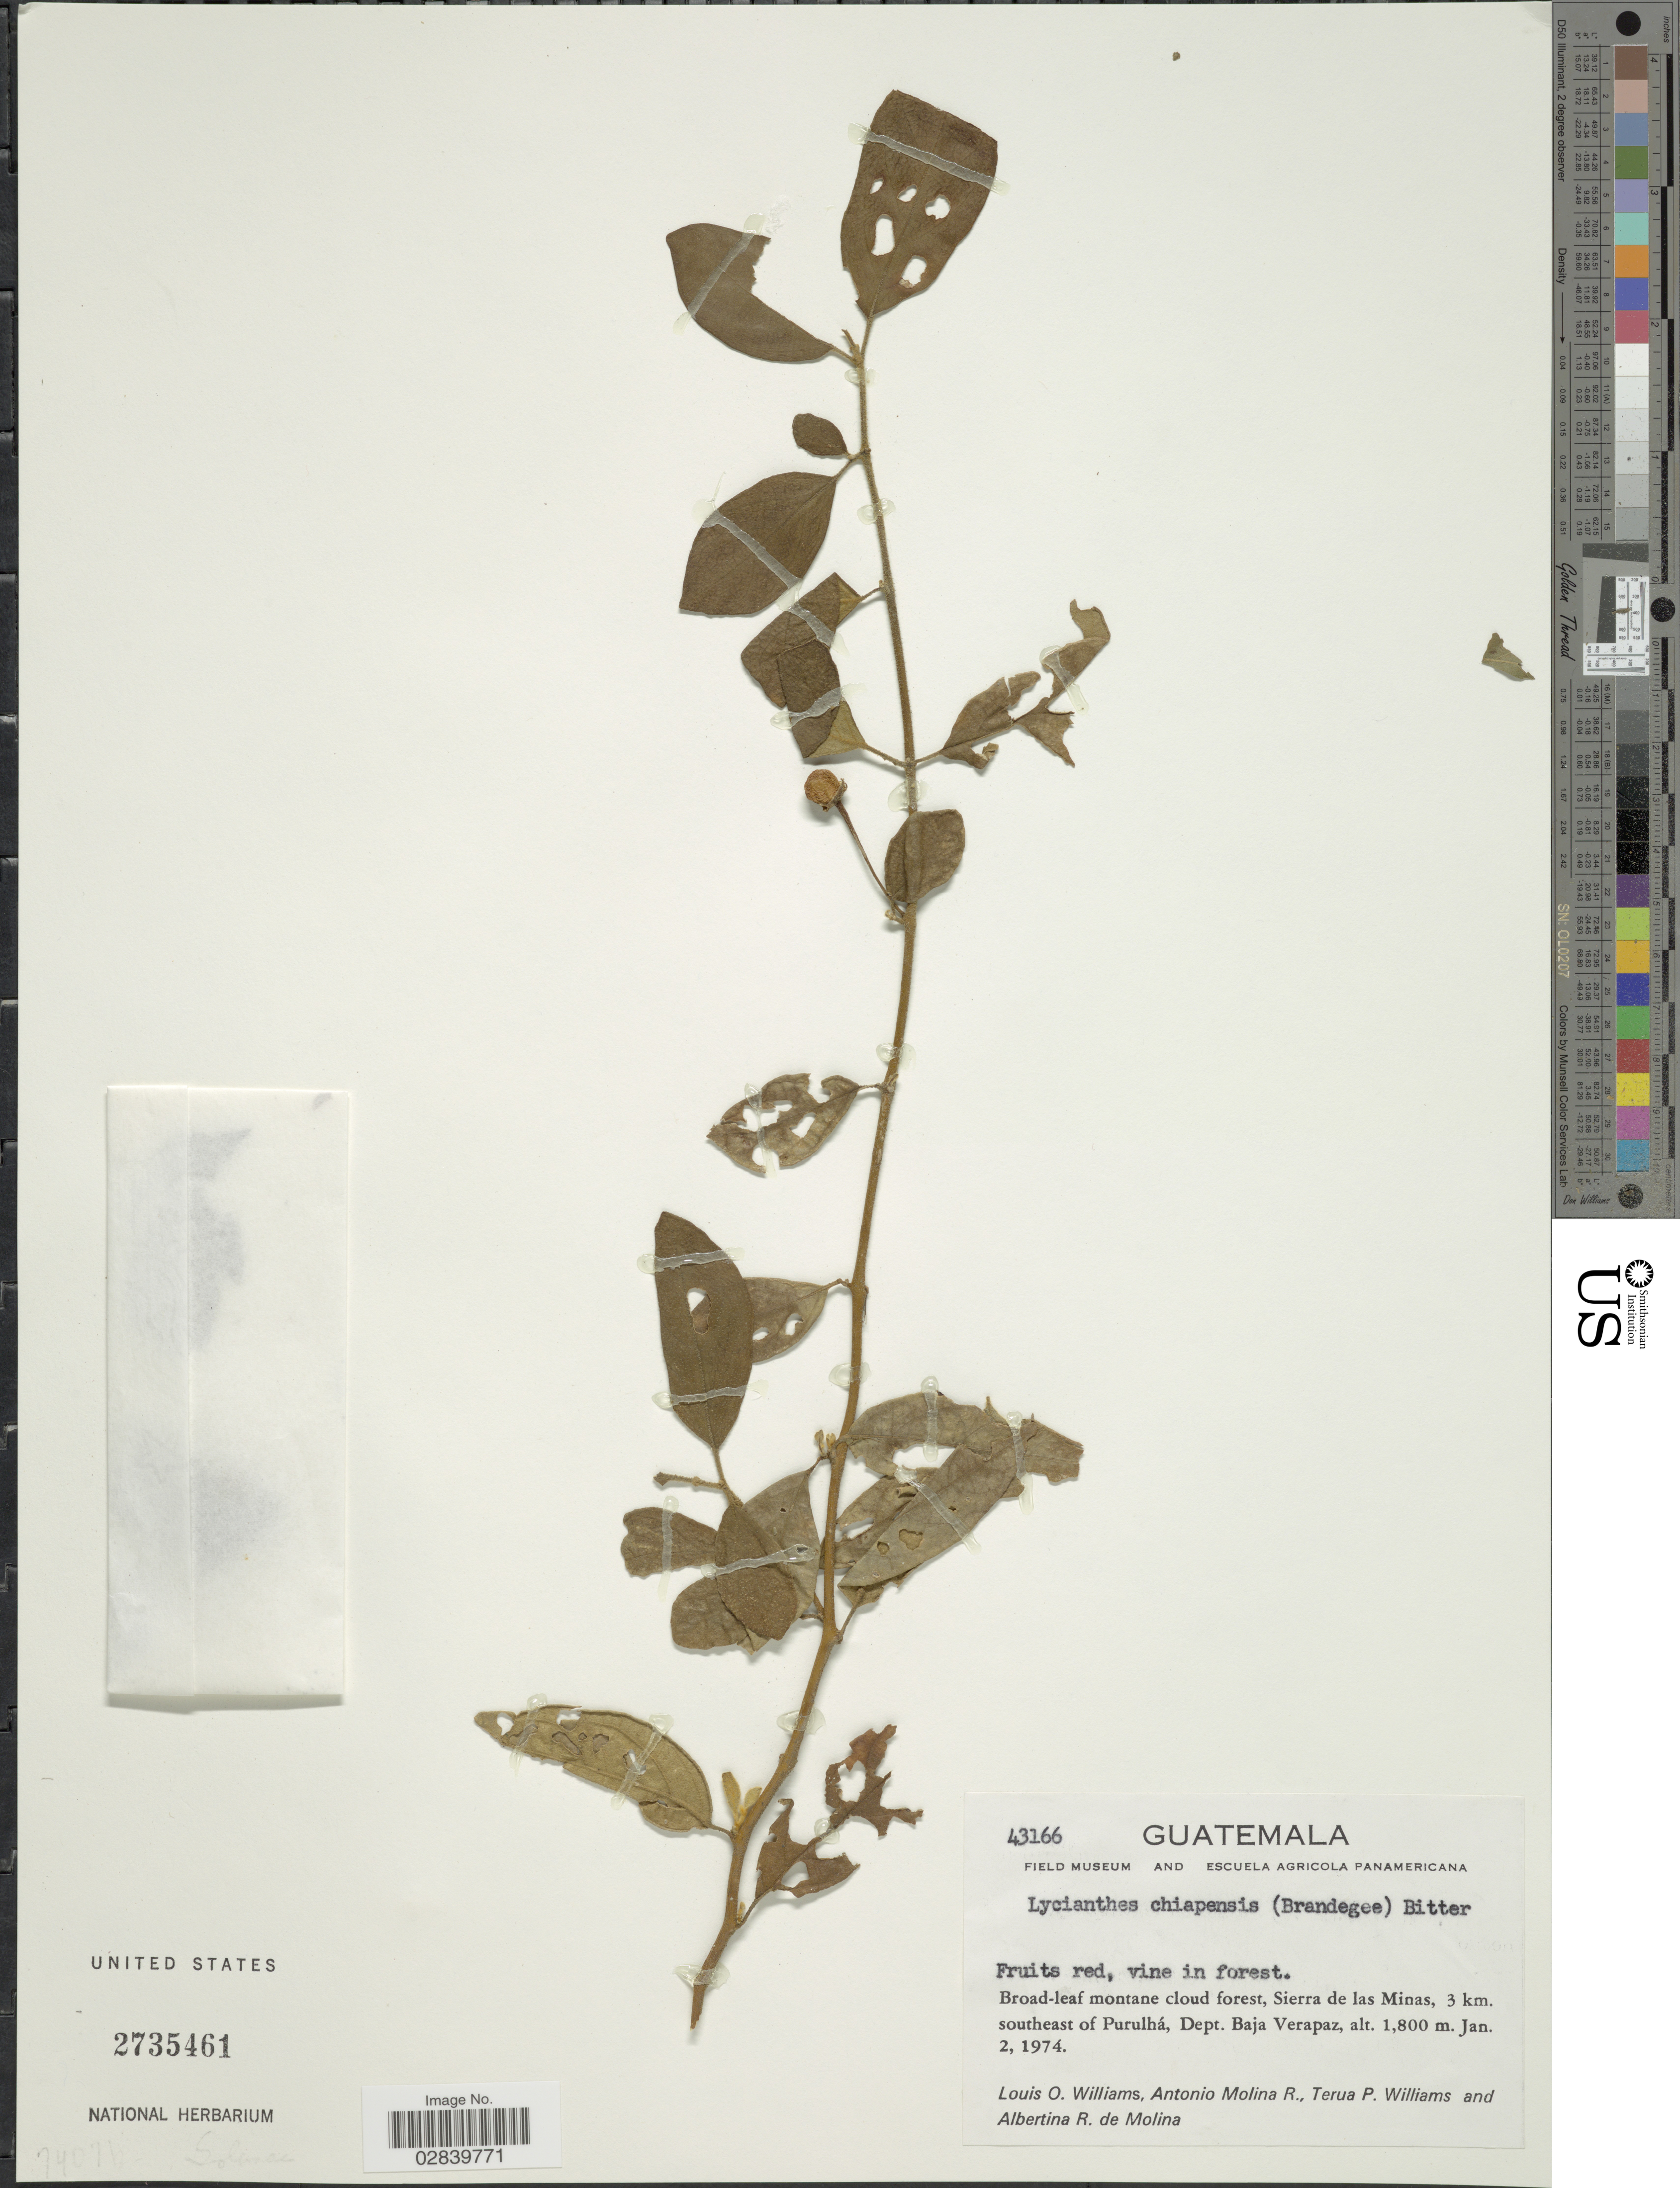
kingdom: Plantae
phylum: Tracheophyta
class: Magnoliopsida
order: Solanales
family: Solanaceae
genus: Lycianthes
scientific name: Lycianthes chiapensis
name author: (Brandegee) Standl.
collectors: L. O. Williams, A. Molina R., T. Williams & A. R. Molina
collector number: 43166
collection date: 1974-01-02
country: Guatemala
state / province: Baja Verapaz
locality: Sierra de las Minas, 3 km. southeast of Purulhá, Dept. Baja Verapaz.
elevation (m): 1800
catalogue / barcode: US 2735461